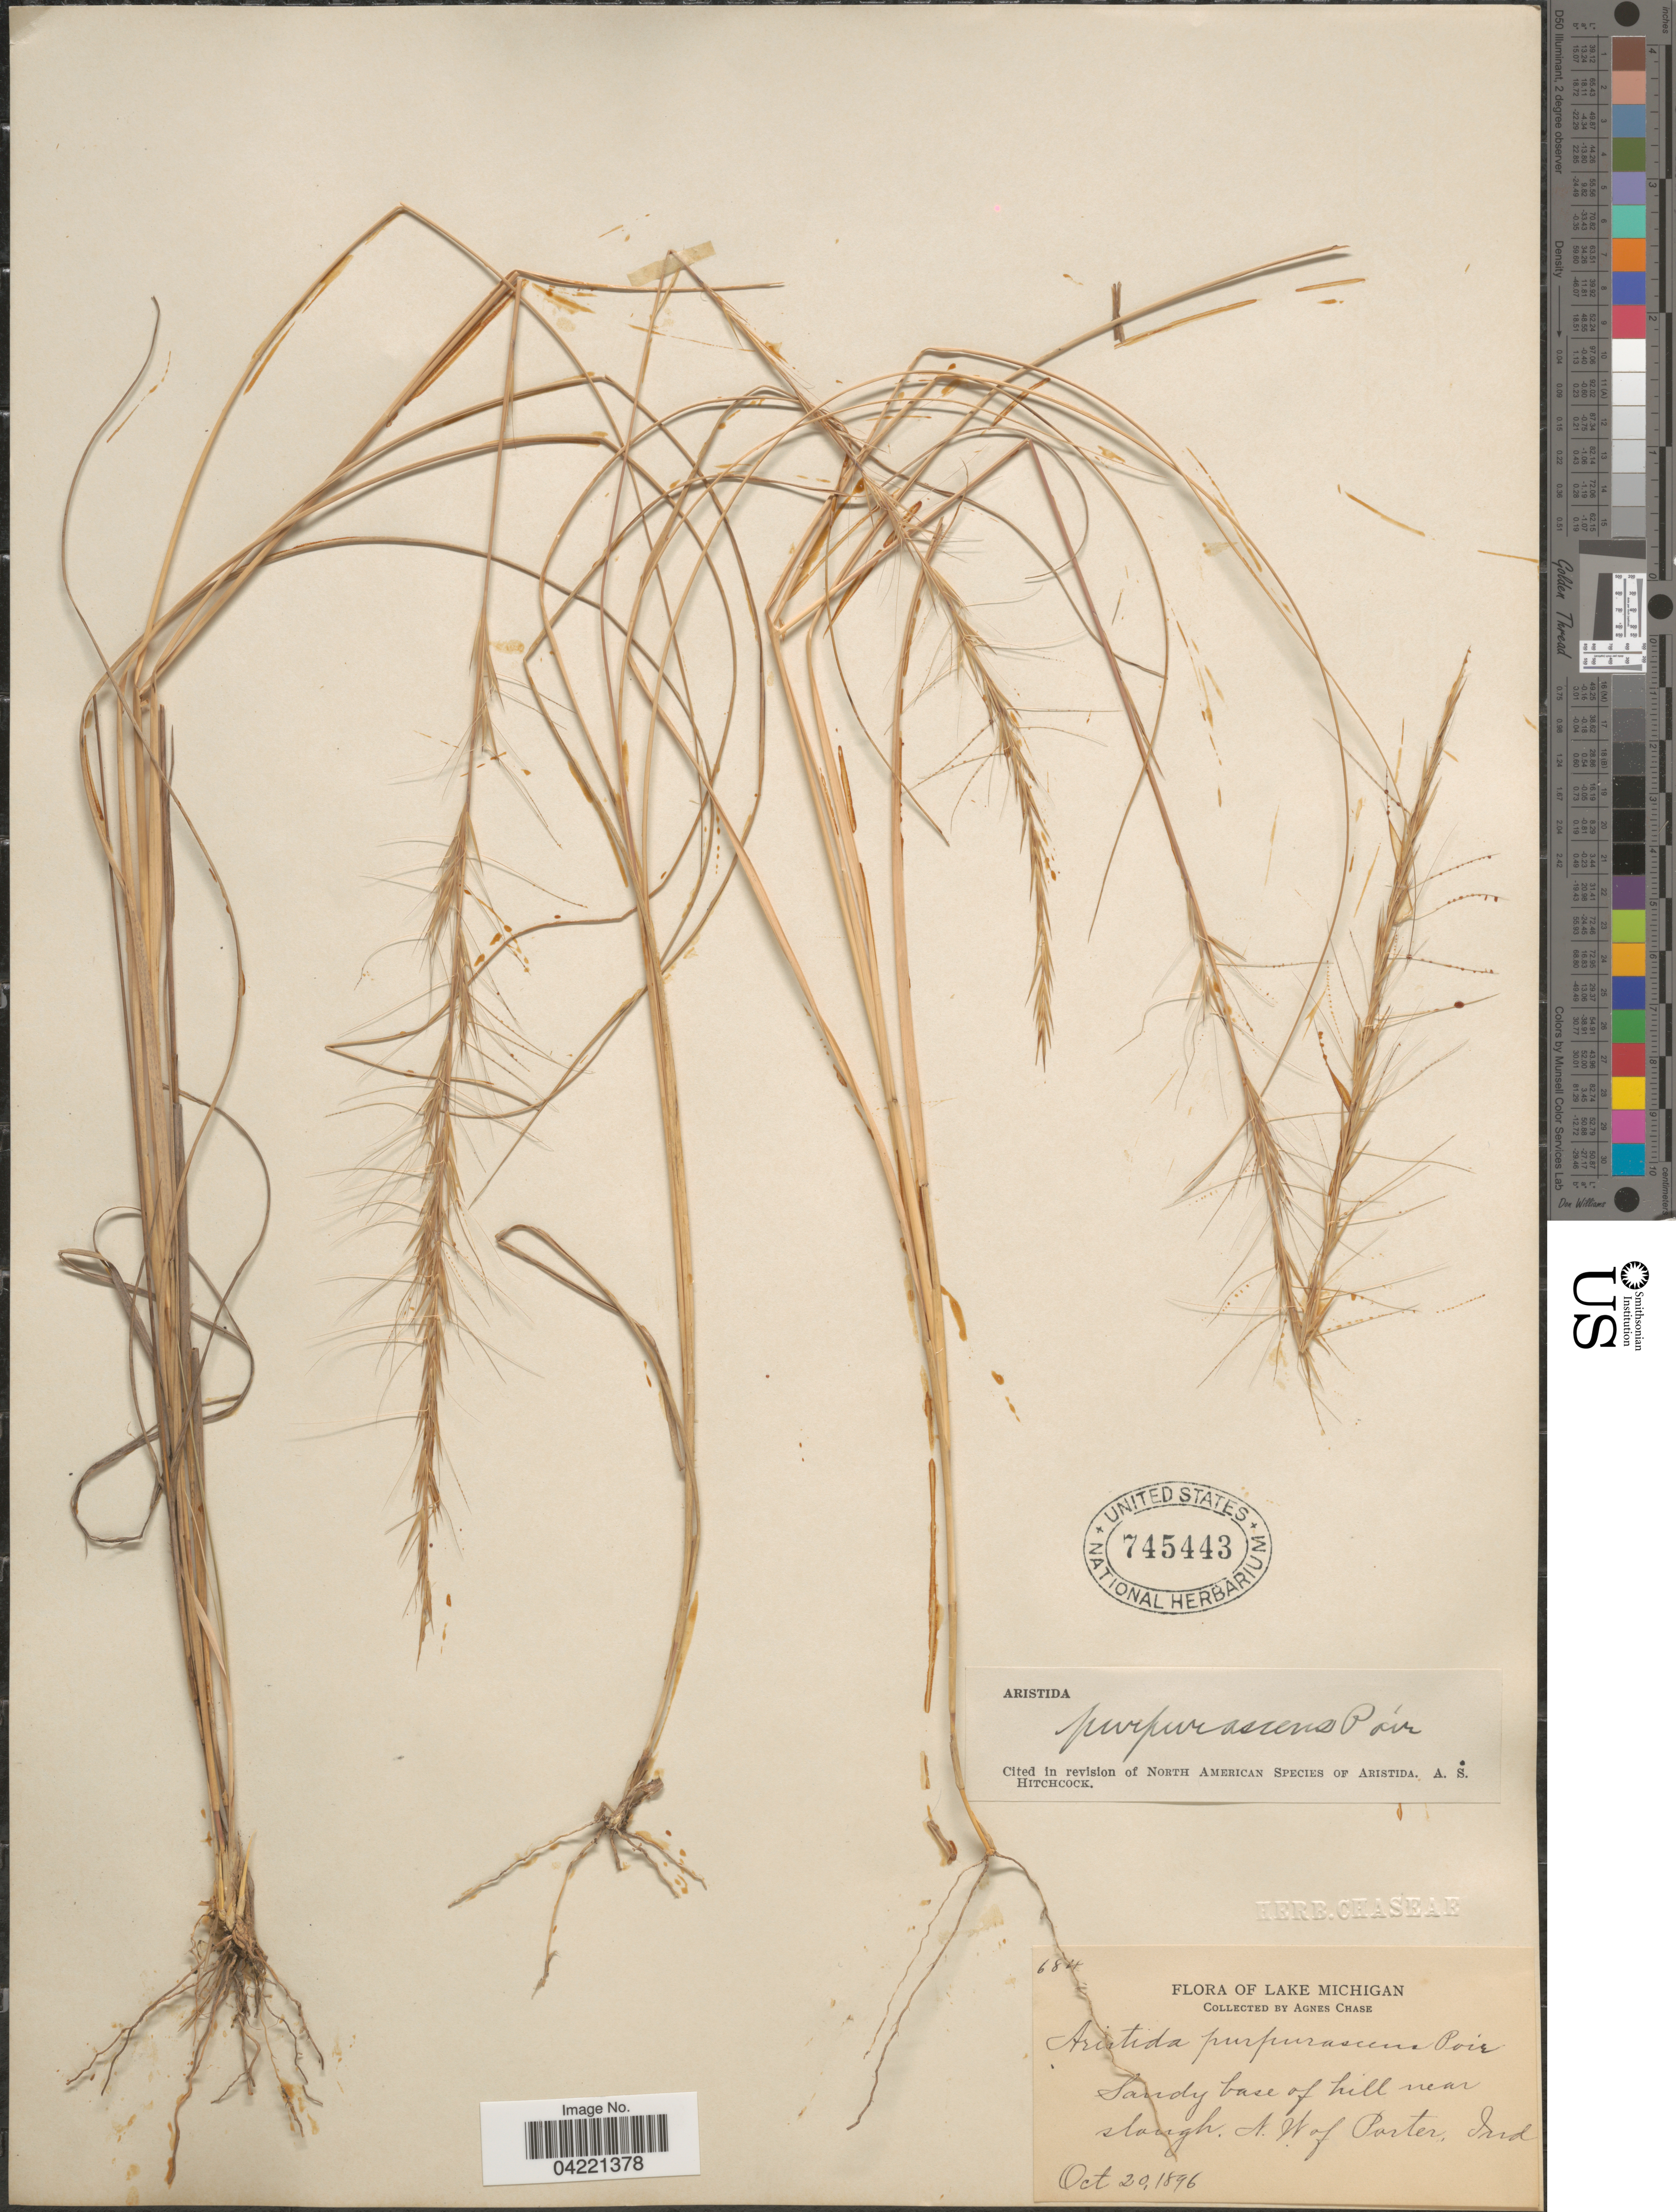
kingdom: Plantae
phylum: Tracheophyta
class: Liliopsida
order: Poales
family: Poaceae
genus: Aristida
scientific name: Aristida purpurascens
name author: Poir.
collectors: A. Chase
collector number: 684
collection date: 1896-10-20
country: United States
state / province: Indiana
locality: Lake Michigan. Sandy base of hill near slough. N. W. of Porter.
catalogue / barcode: US 745443